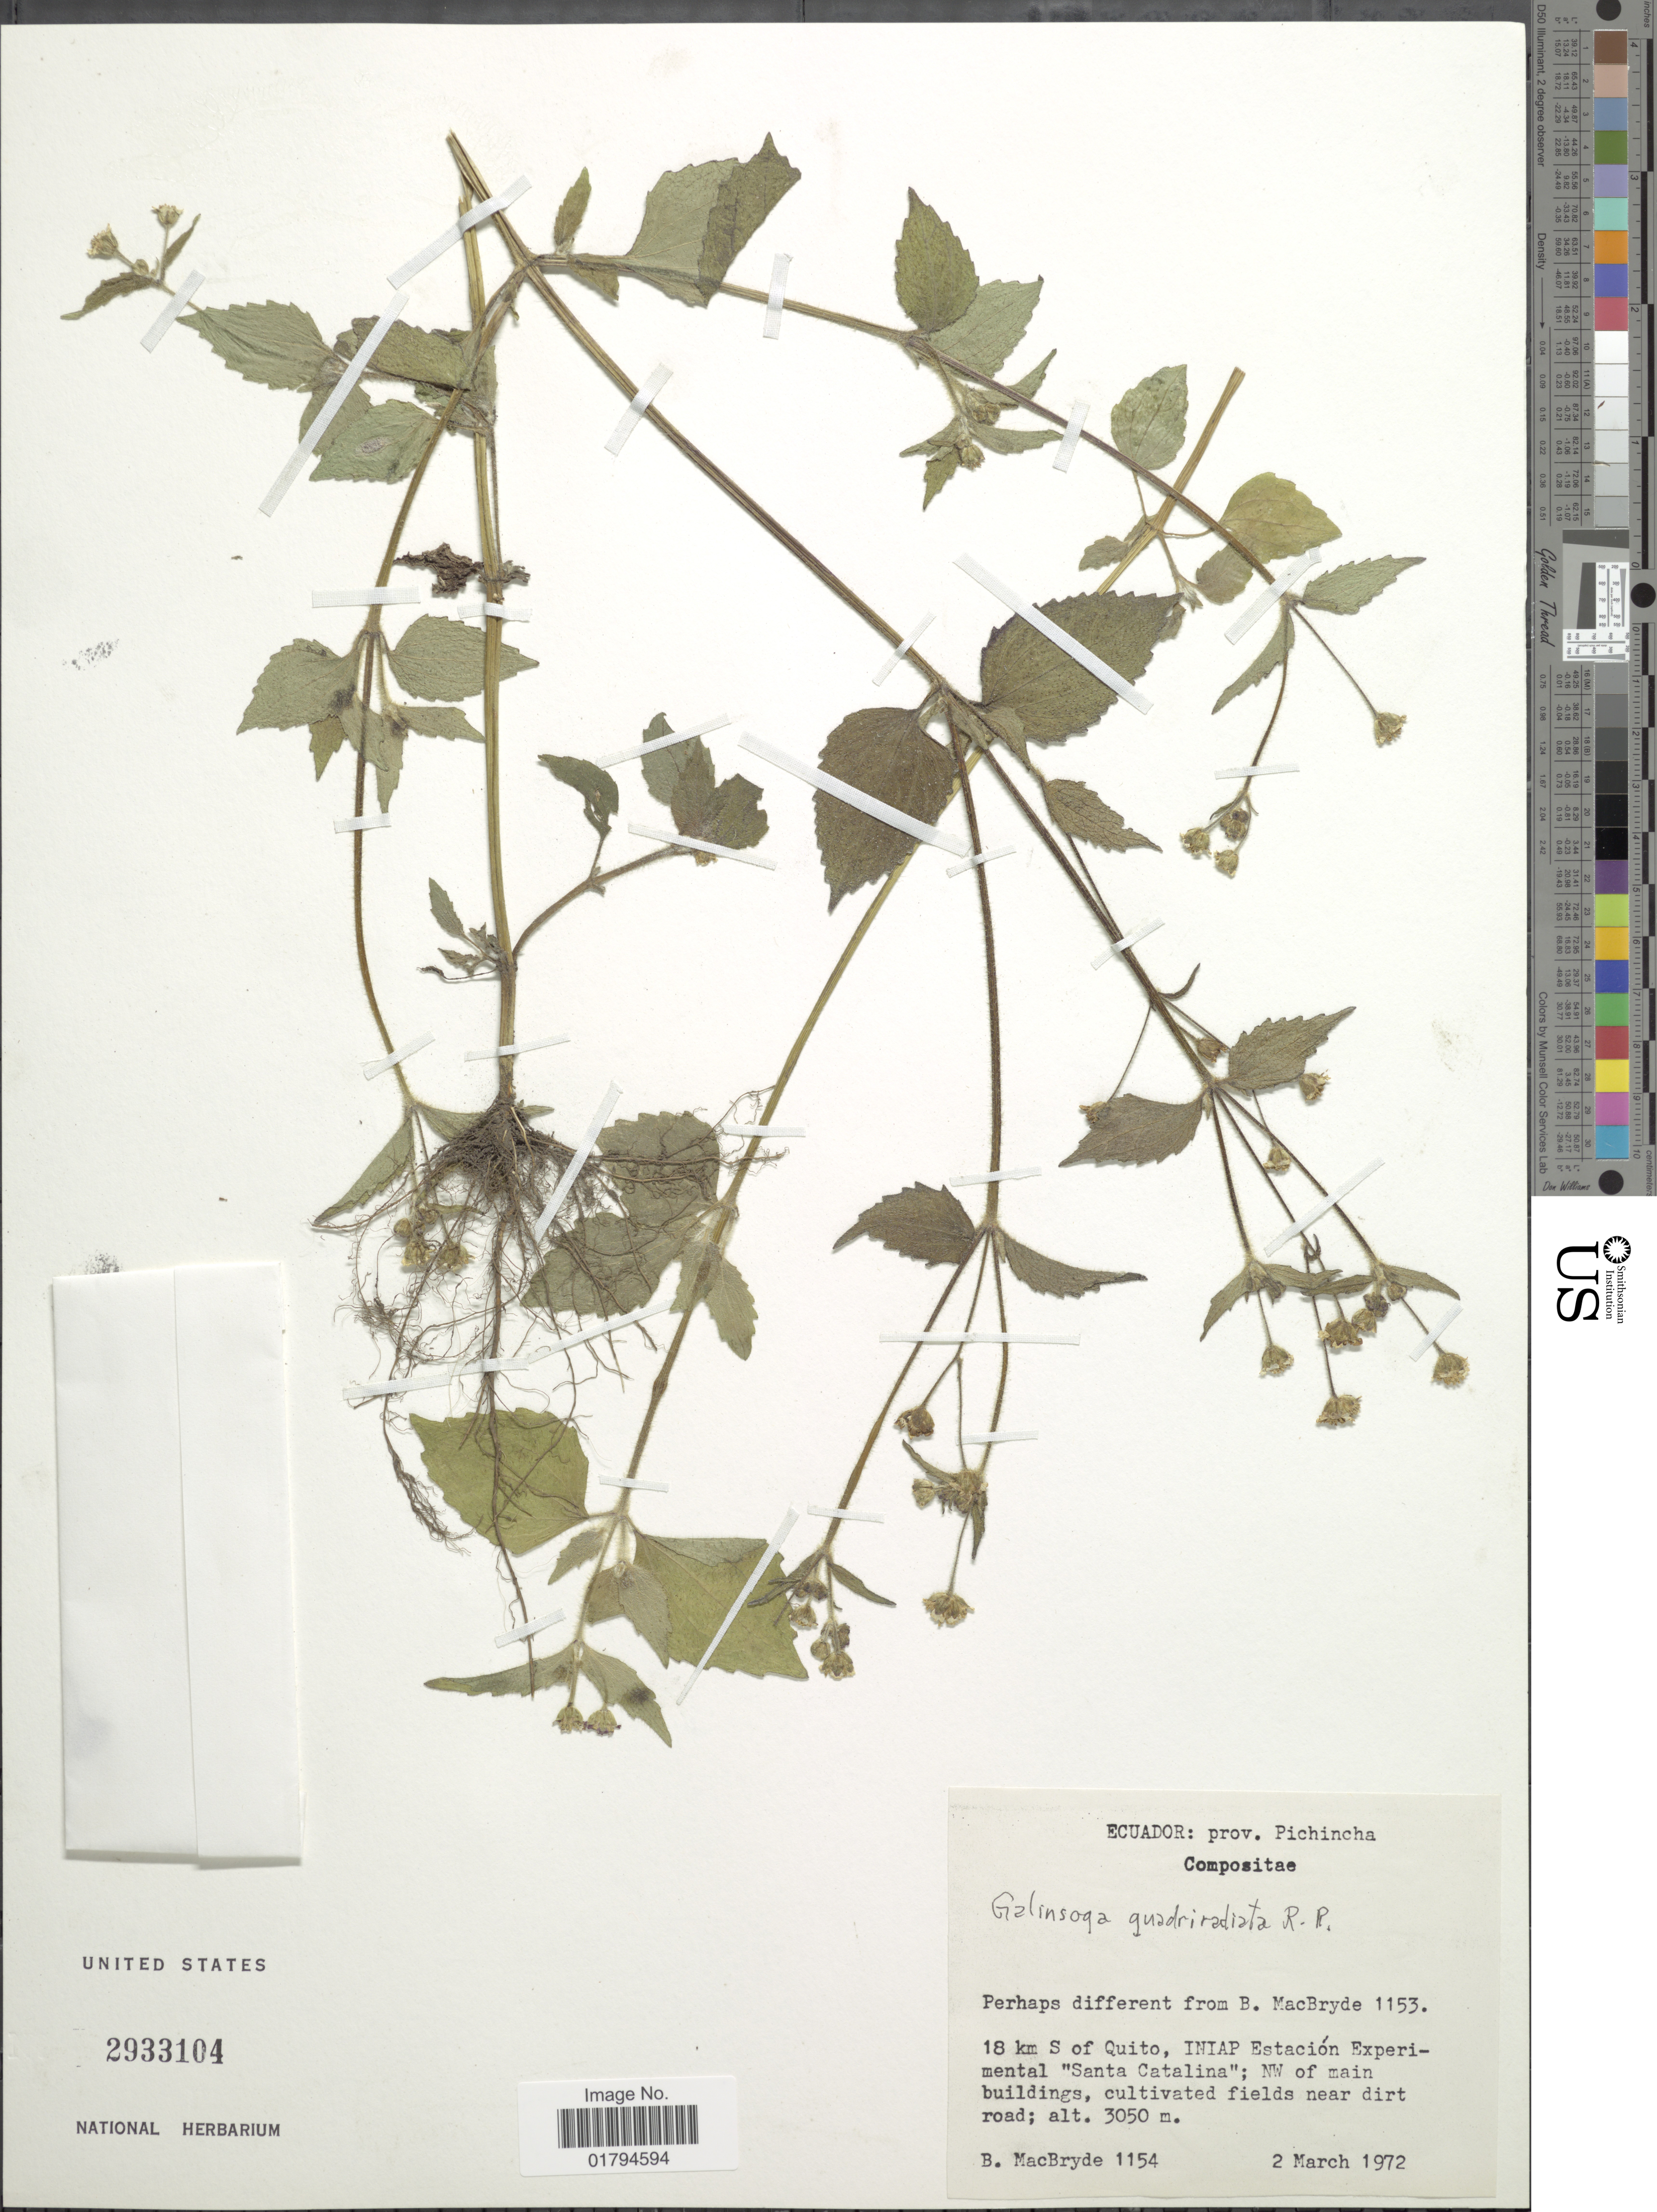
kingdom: Plantae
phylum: Tracheophyta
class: Magnoliopsida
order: Asterales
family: Asteraceae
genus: Galinsoga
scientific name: Galinsoga quadriradiata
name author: Ruiz & Pav.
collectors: B. MacBryde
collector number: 1154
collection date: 1972-03-02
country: Ecuador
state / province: Pichincha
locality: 18 km S of Quito, INIAP Estacion Experimental "Santa Catalina"Nw of main buildings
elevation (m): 3050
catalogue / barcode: US 2933104